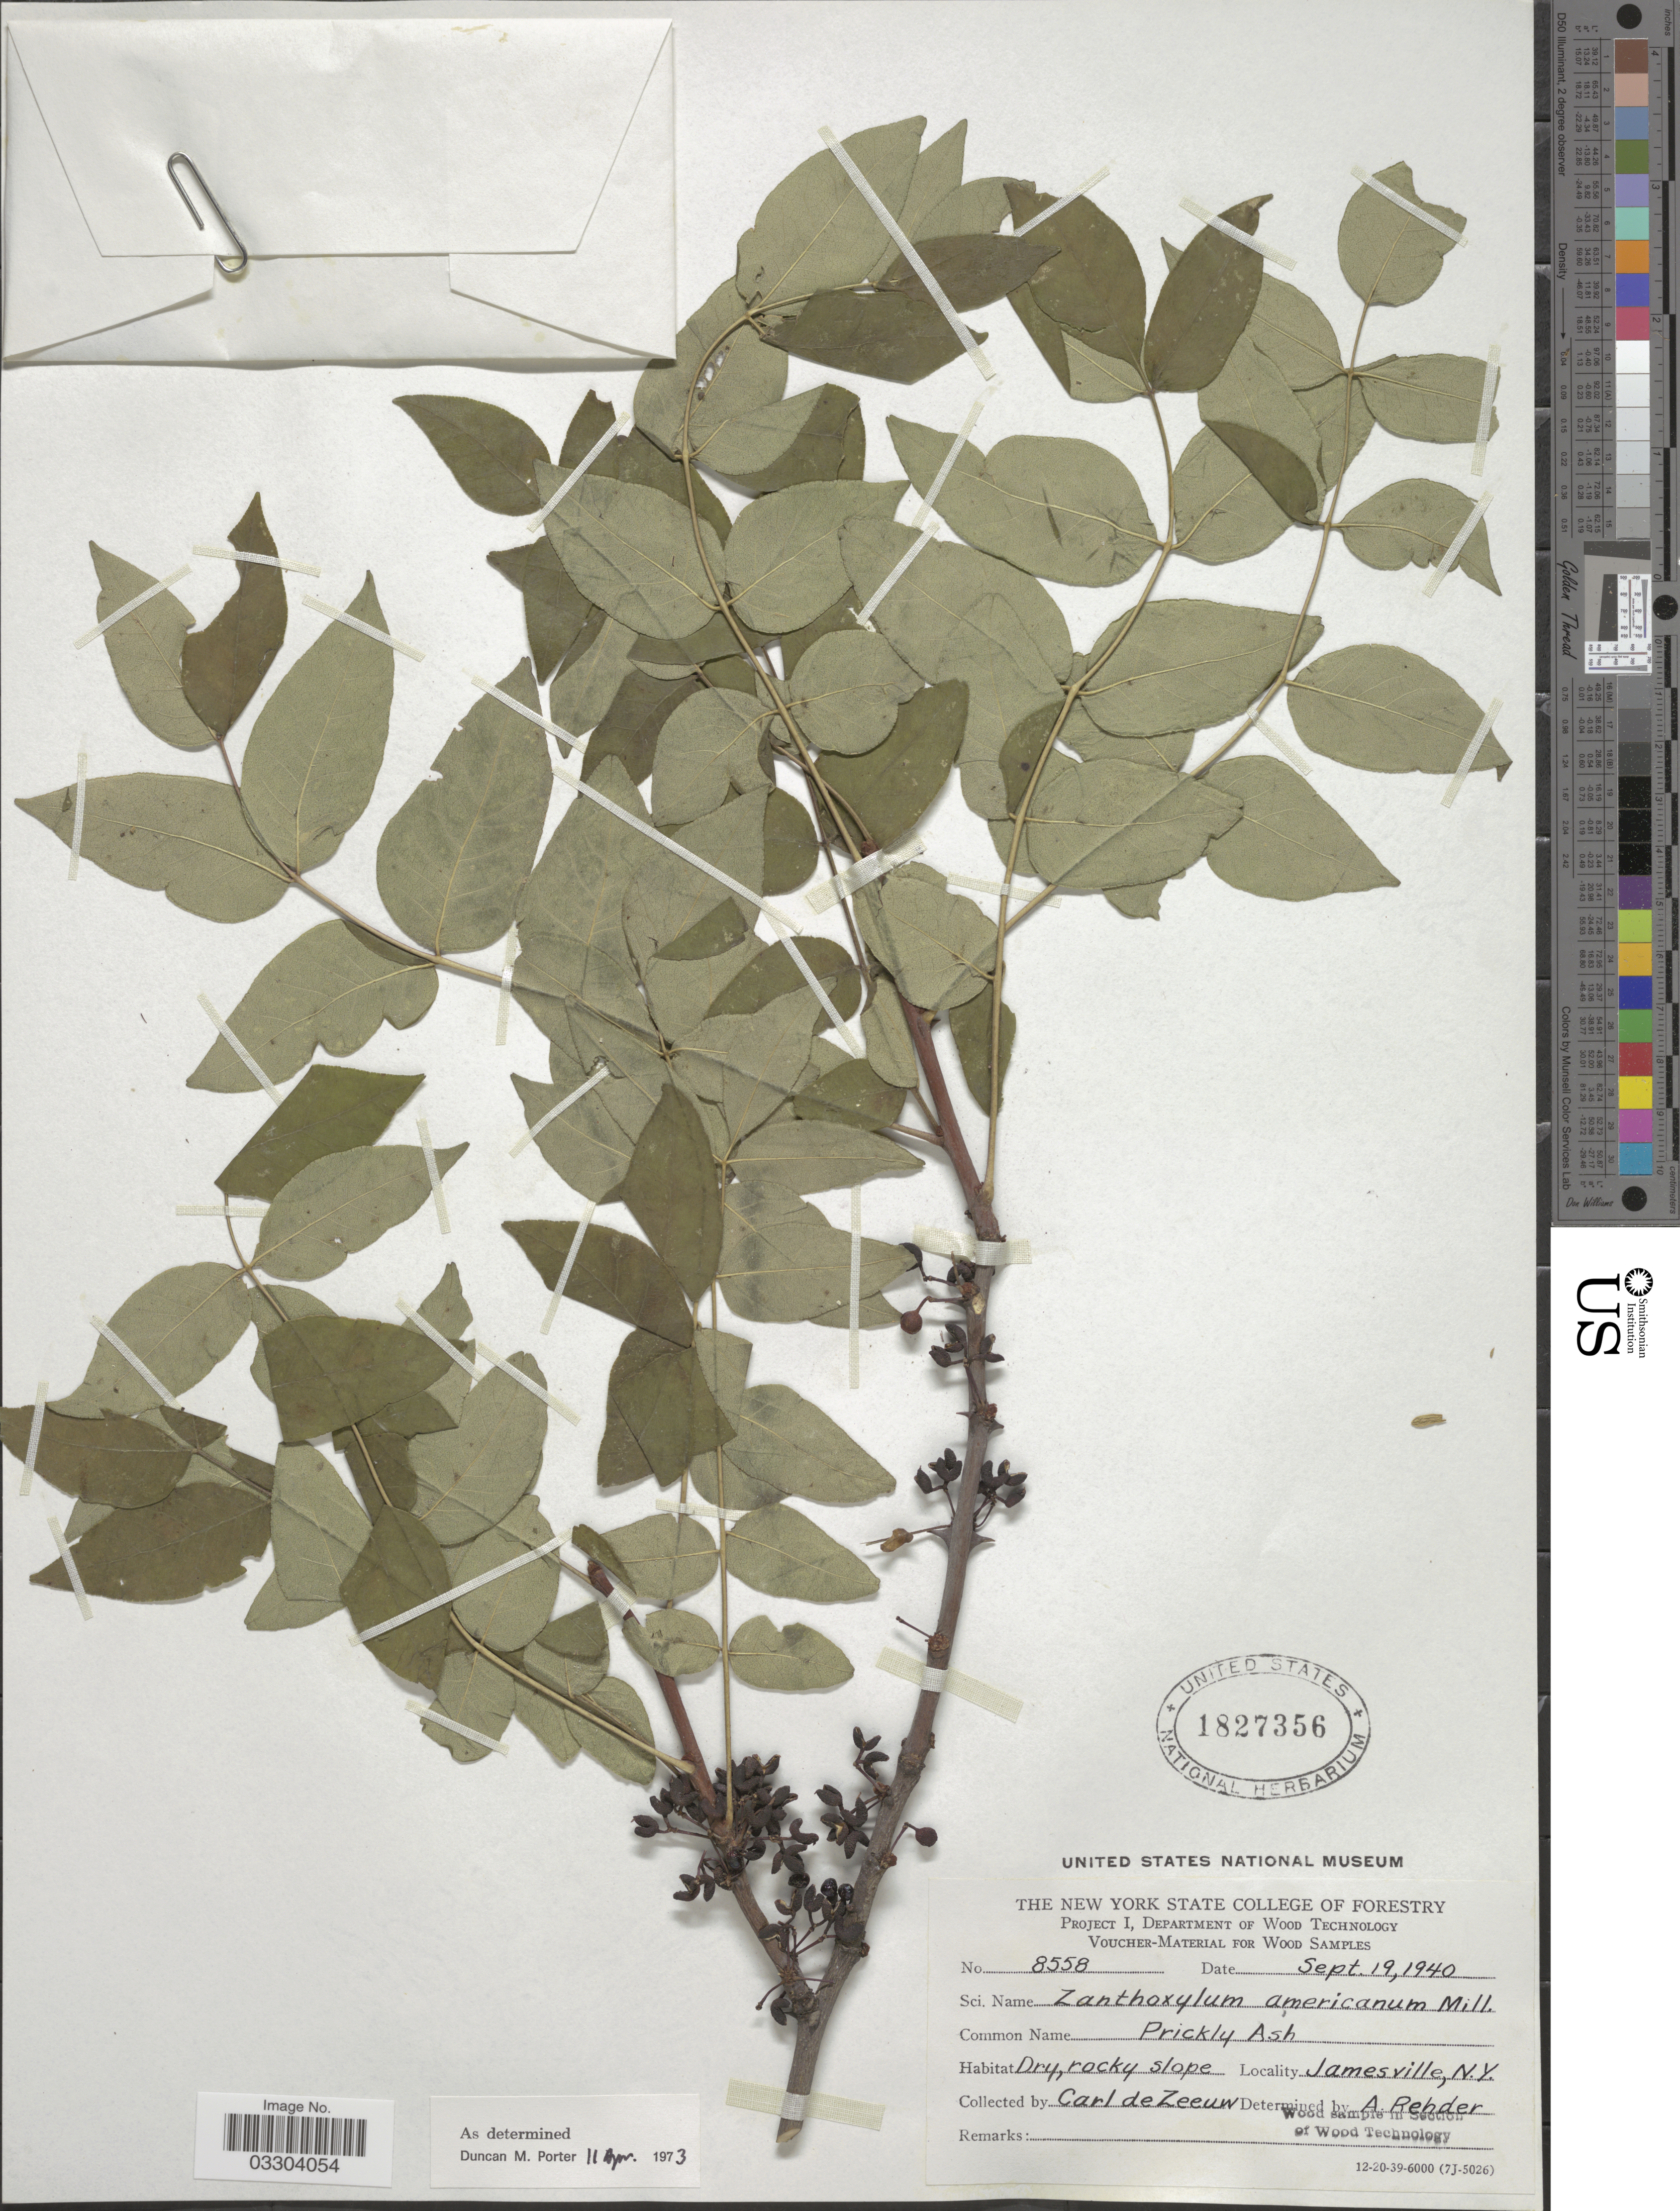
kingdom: Plantae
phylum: Tracheophyta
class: Magnoliopsida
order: Sapindales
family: Rutaceae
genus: Zanthoxylum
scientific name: Zanthoxylum americanum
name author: Mill.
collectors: C. de Zeeuw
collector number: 8558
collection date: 1940-09-19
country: United States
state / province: New York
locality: Jamesville.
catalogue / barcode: US 1827356